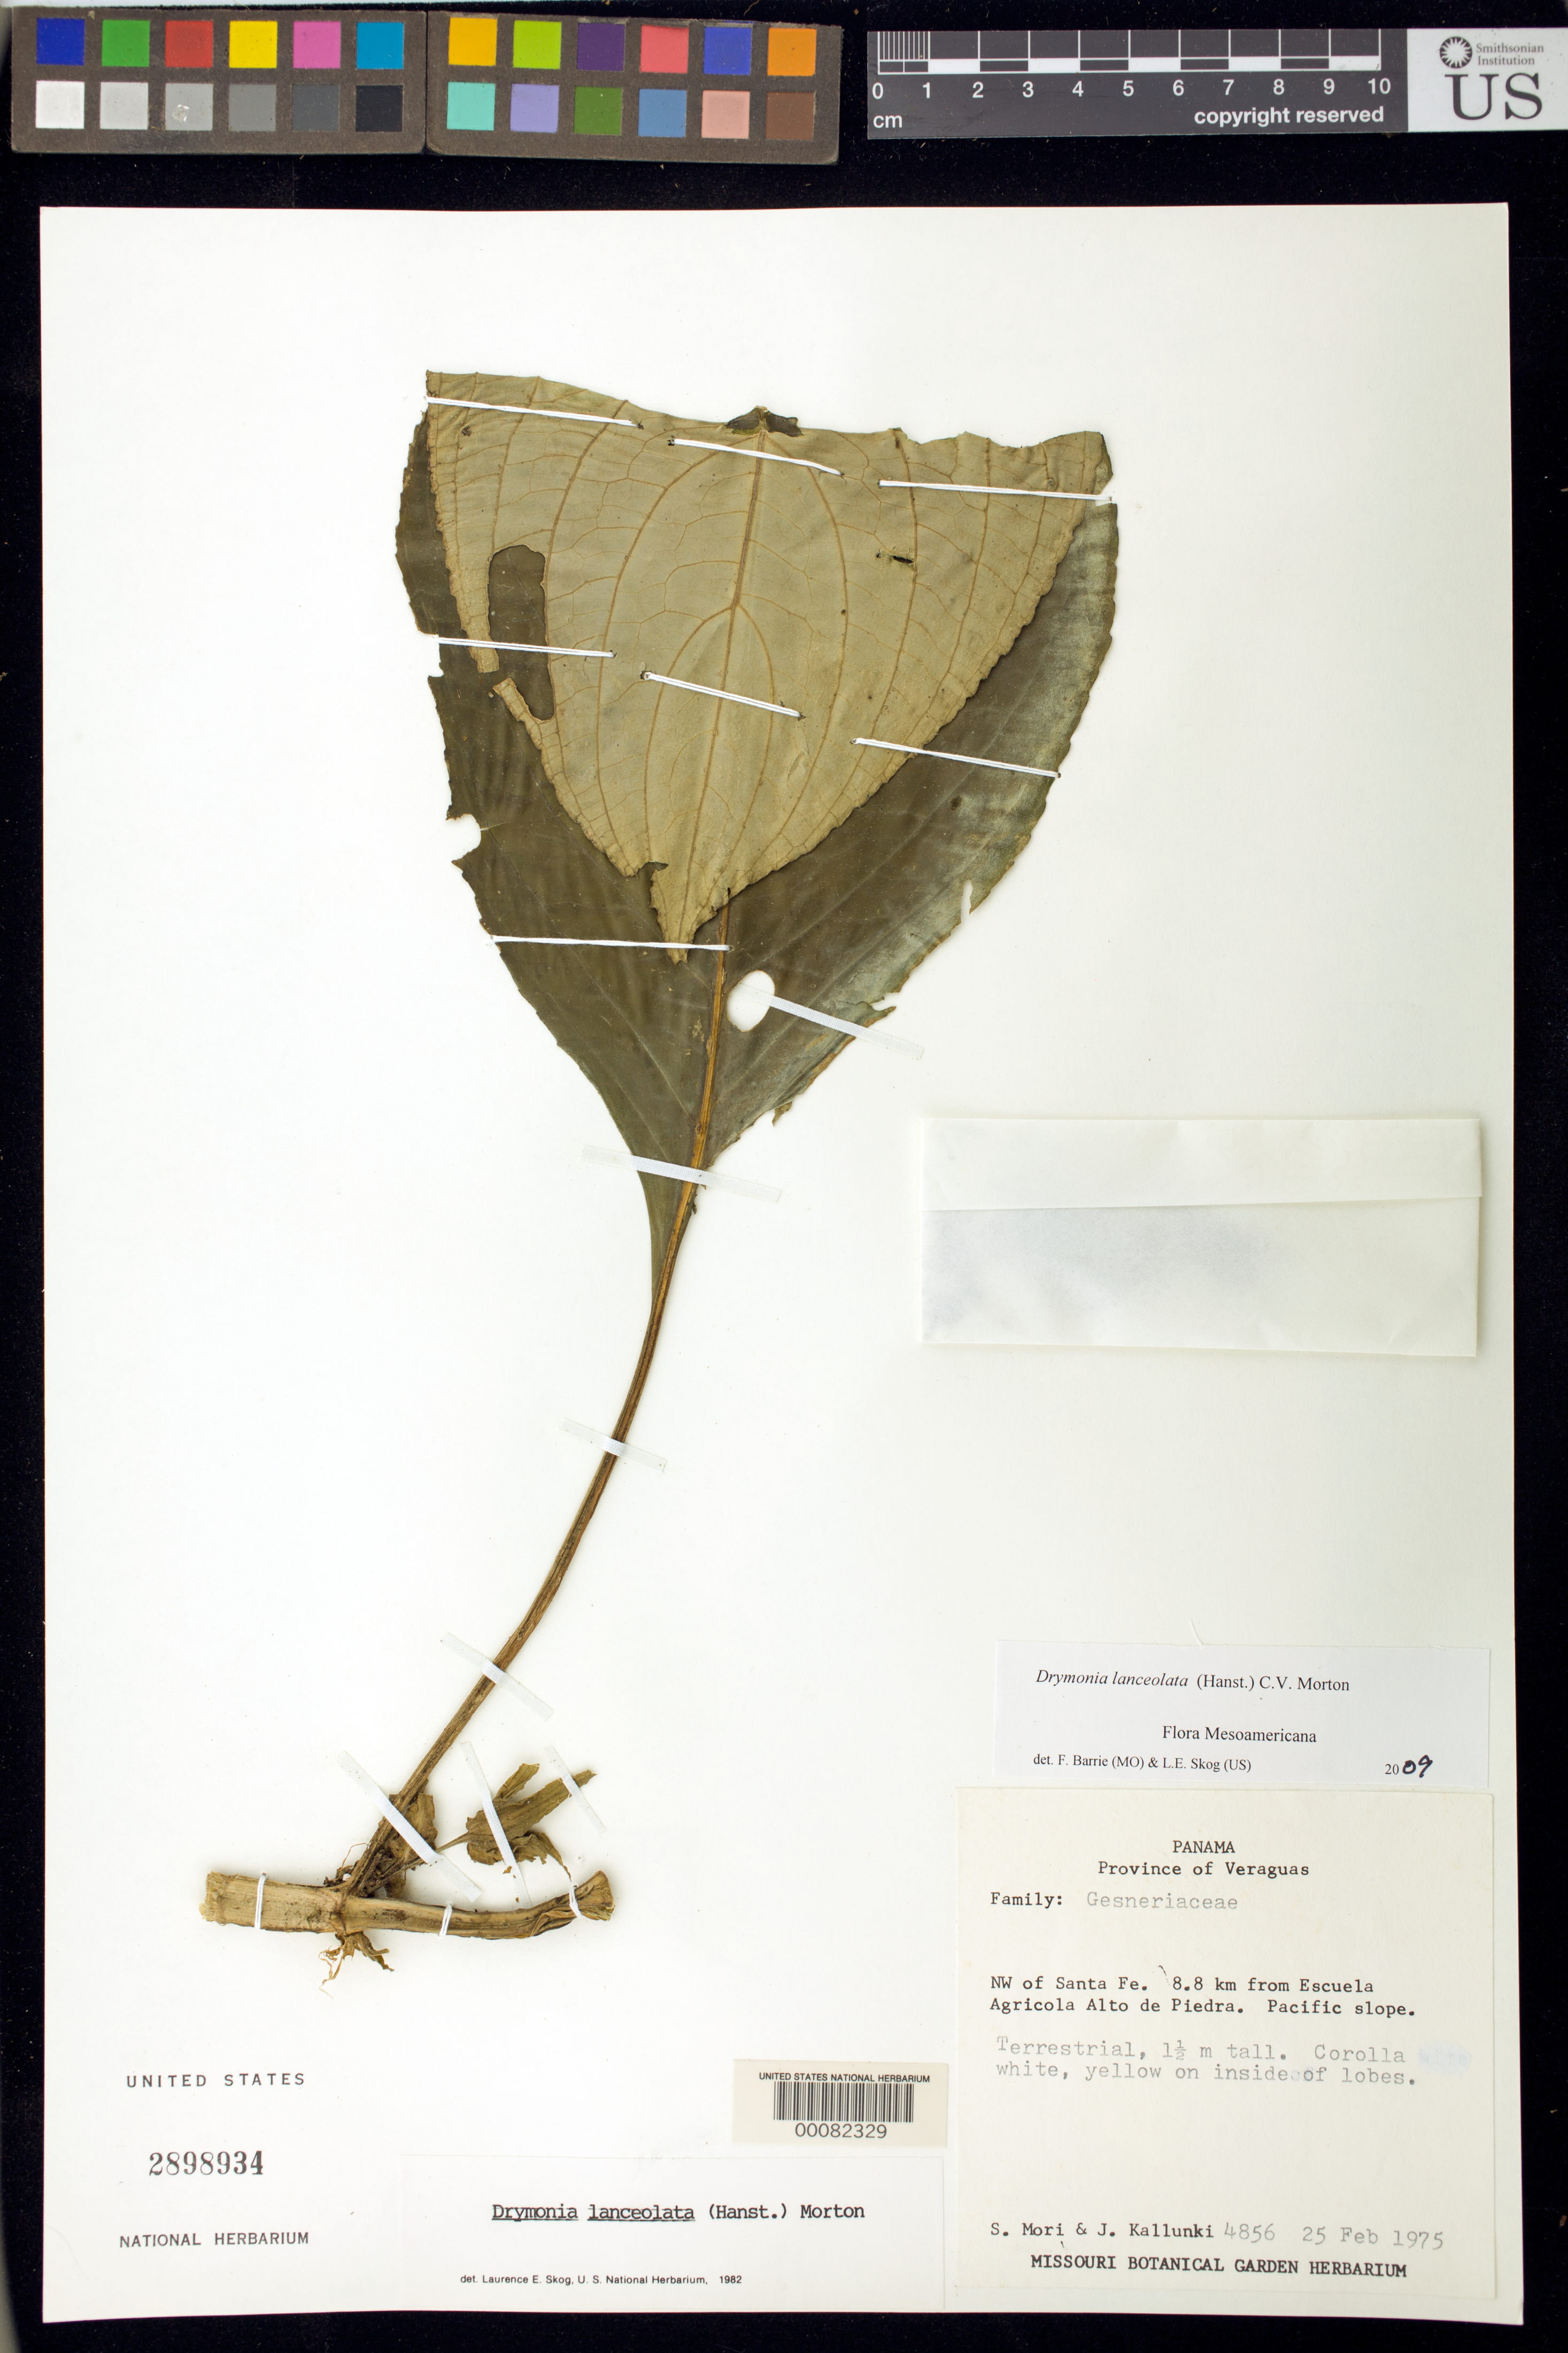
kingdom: Plantae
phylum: Tracheophyta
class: Magnoliopsida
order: Lamiales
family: Gesneriaceae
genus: Drymonia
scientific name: Drymonia lanceolata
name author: (Hanst.) C.V. Morton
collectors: S. Mori & J. Kallunki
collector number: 4856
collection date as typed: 25 Feb 1975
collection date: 1975-02-25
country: Panama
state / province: Veraguas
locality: NW of Santa Fe, 8.8 km from Escuela Agricola Alto de Piedra, Pacific slope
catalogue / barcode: US 2898934